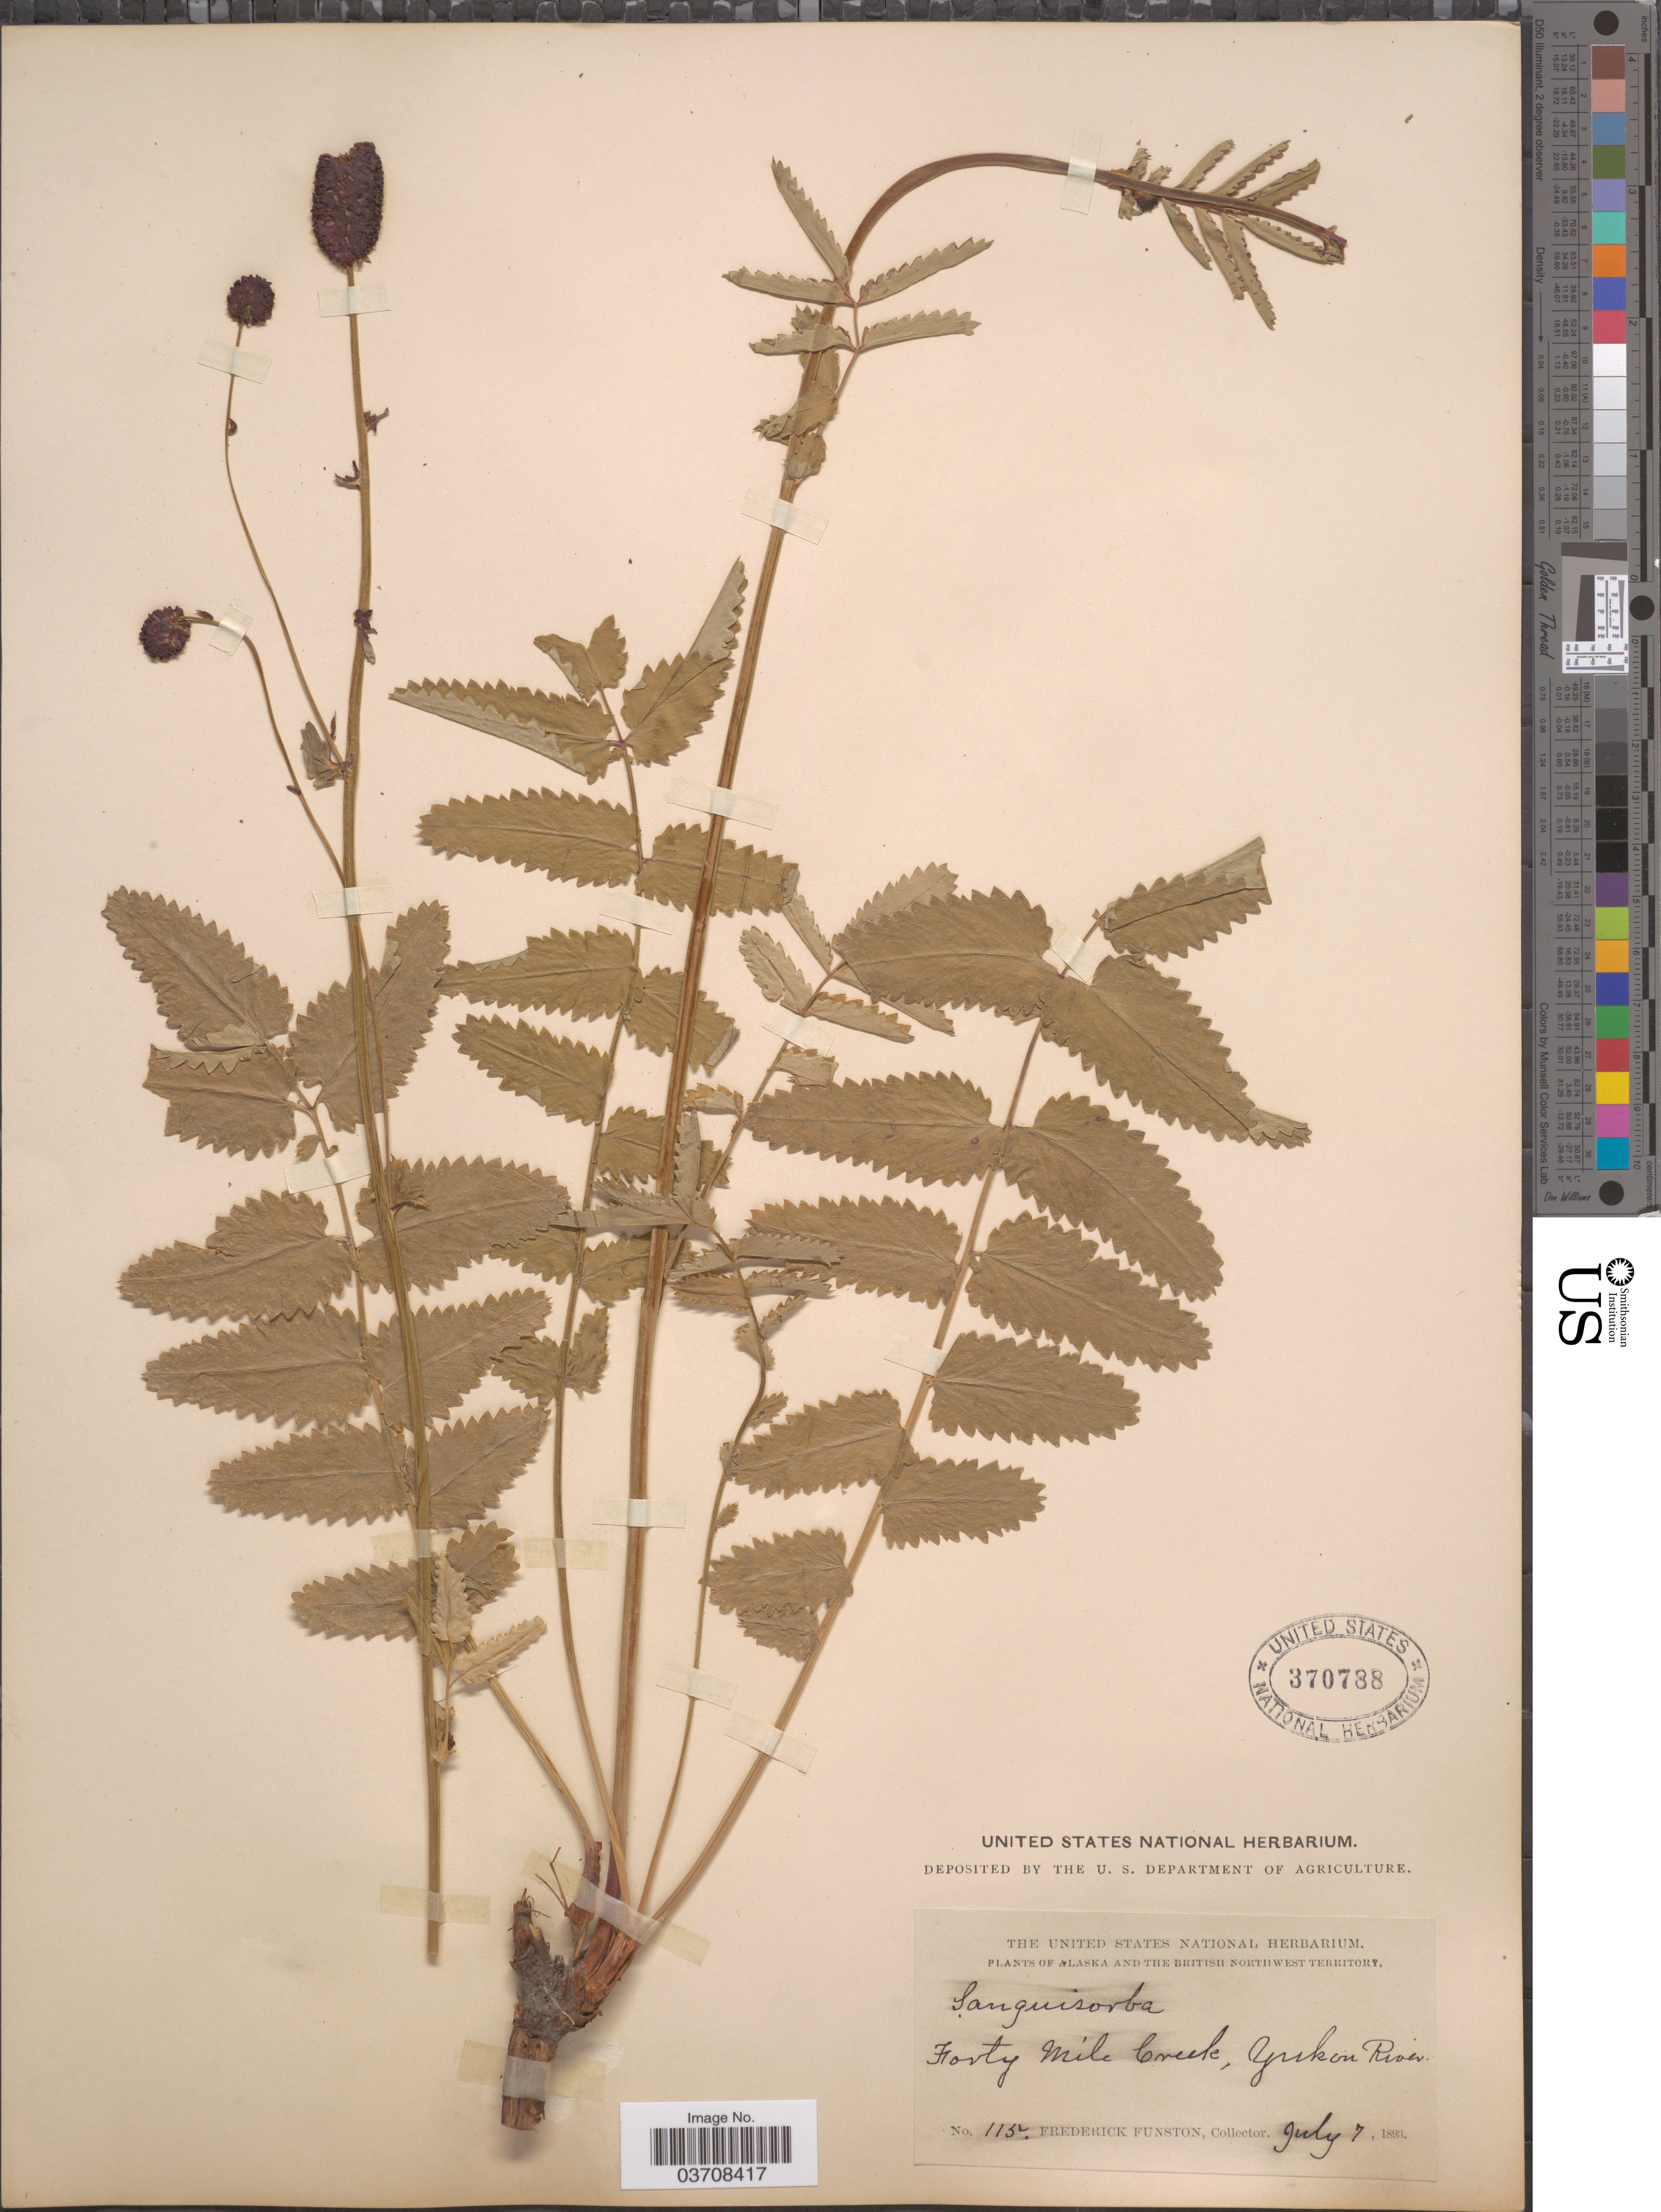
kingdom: Plantae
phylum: Tracheophyta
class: Magnoliopsida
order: Rosales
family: Rosaceae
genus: Sanguisorba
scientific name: Sanguisorba officinalis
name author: L.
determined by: Strong, Mark T., (BOT), Smithsonian Institution - National Museum of Natural History (UNITED STATES)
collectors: F. Funston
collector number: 115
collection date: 1893-07-07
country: United States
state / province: Alaska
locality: Alaska and the British Northwest Territory. Forty Mile Creek, Yukon River.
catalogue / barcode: US 370788